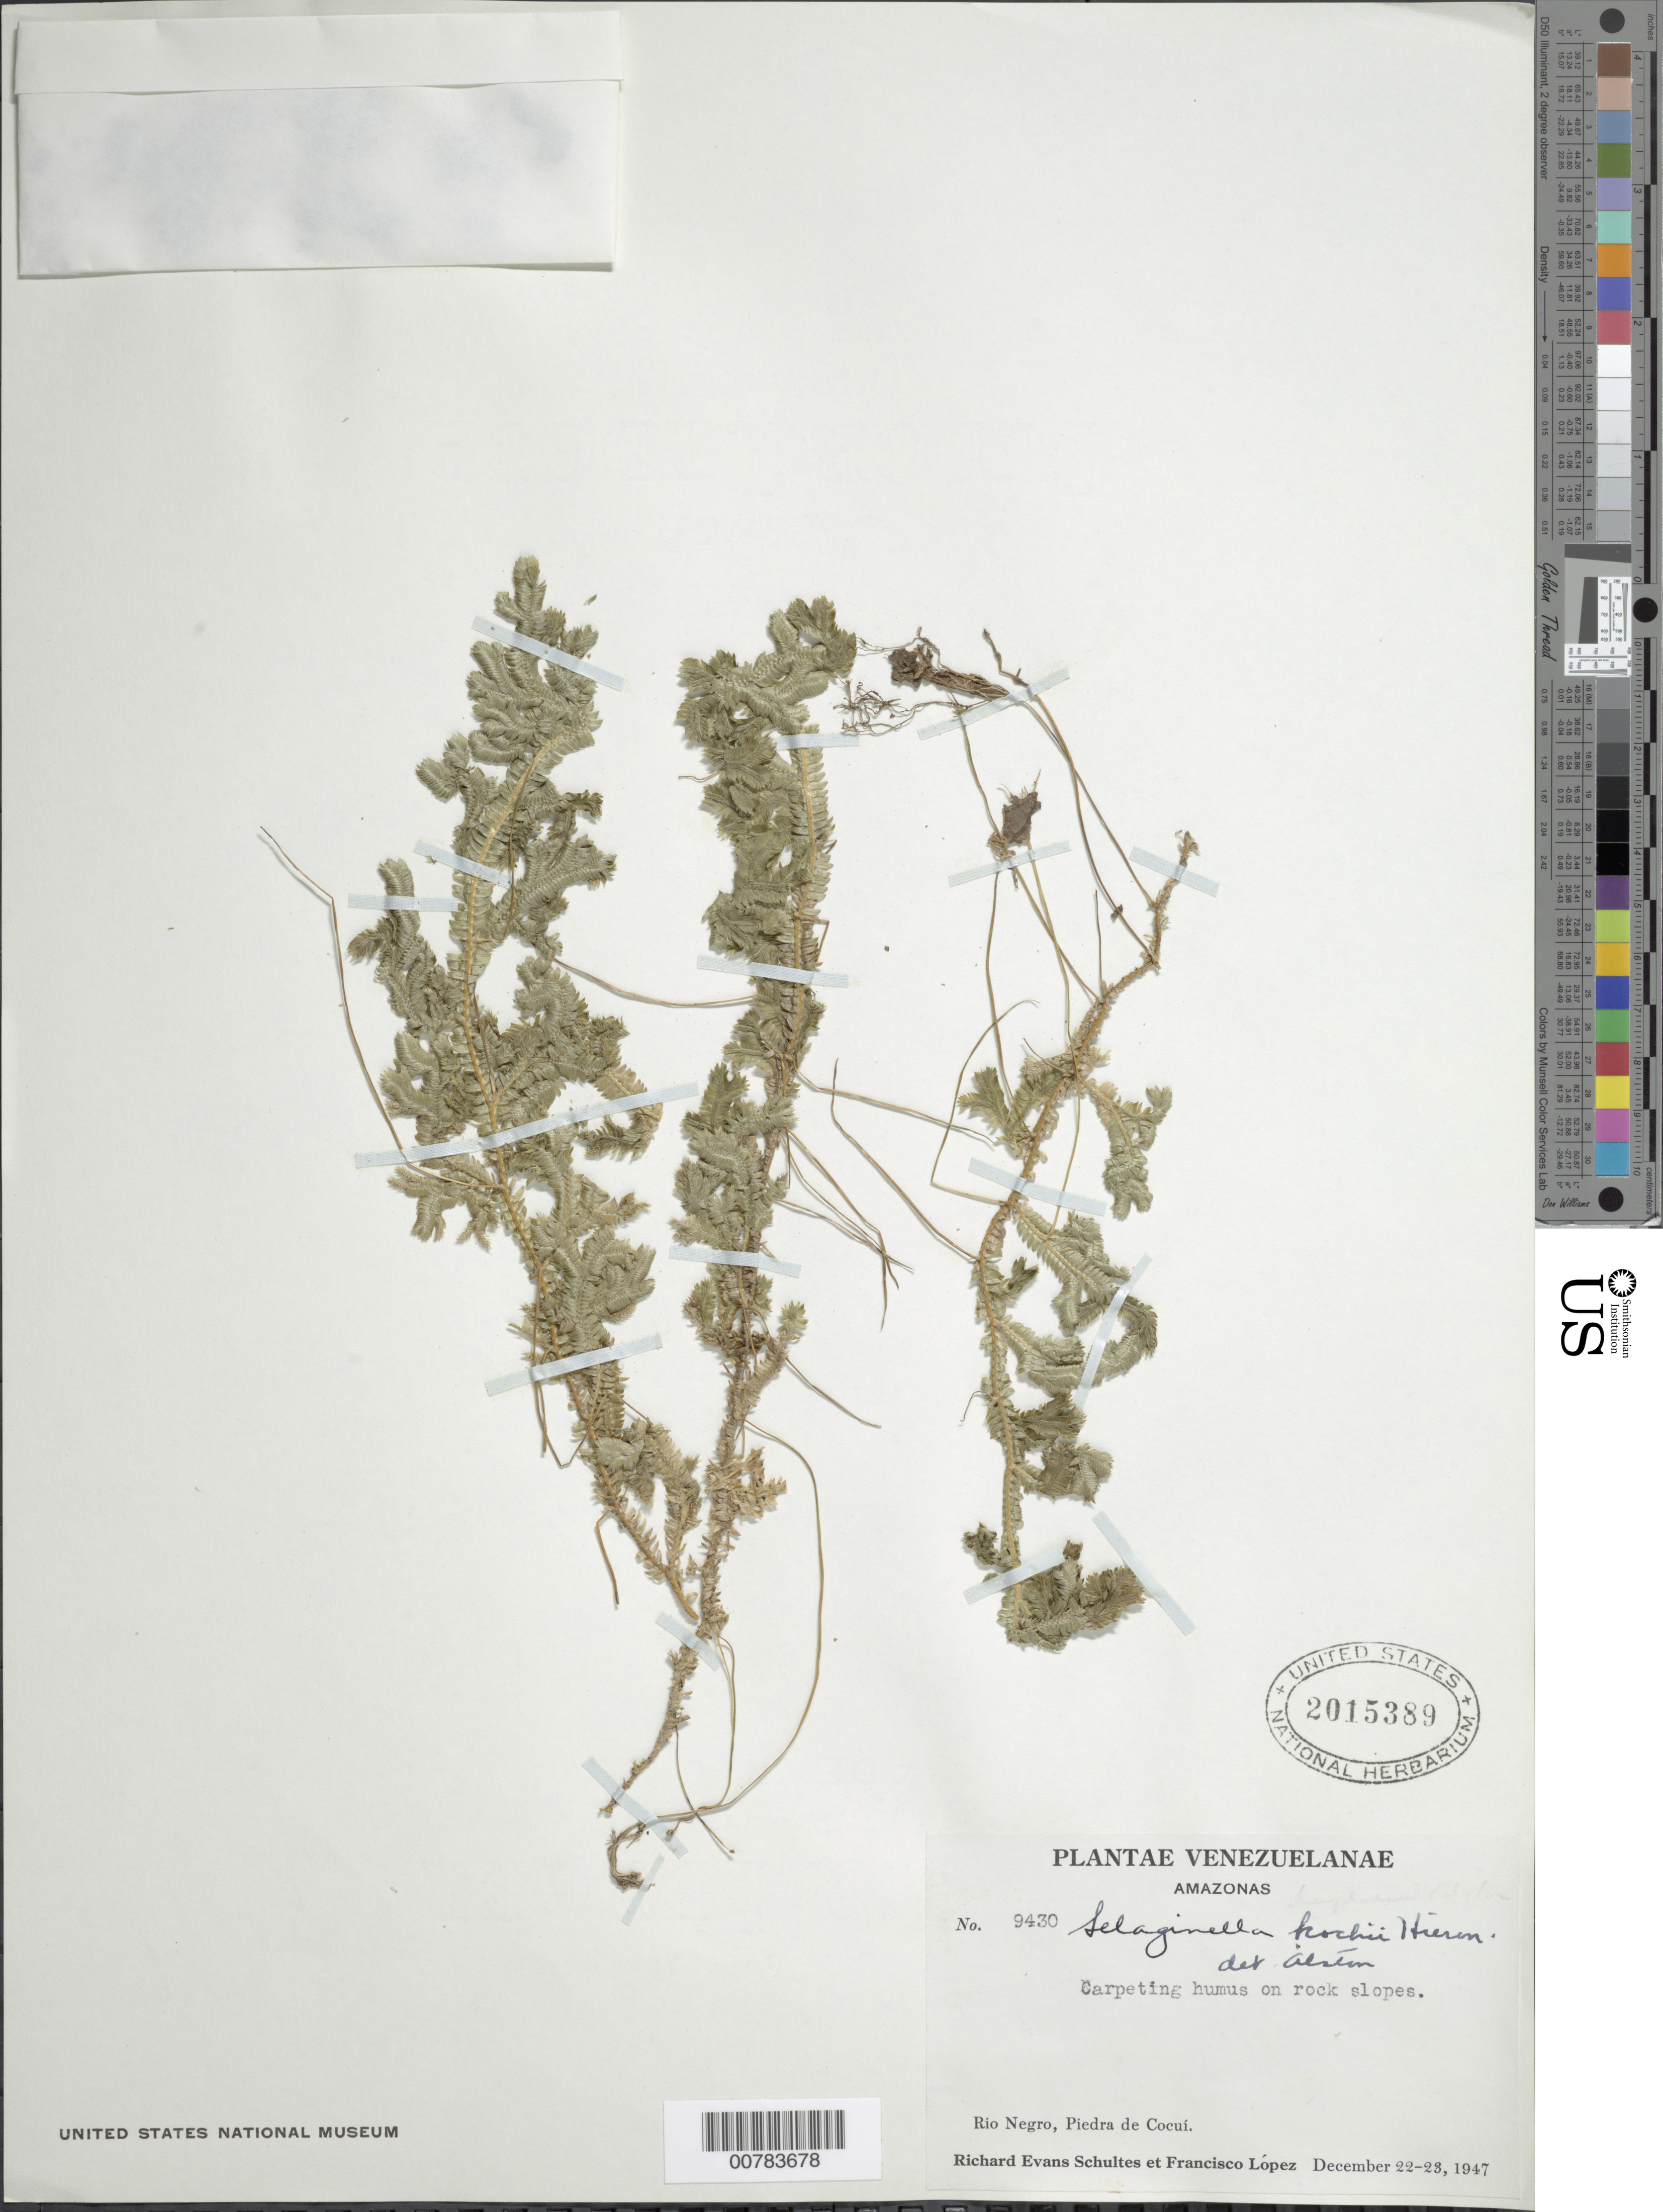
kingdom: Plantae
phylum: Tracheophyta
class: Lycopodiopsida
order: Selaginellales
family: Selaginellaceae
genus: Selaginella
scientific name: Selaginella kochii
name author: Hieron.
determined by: Alston, A. H. G.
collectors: R. E. Schultes & F. Lopéz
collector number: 9430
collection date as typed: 22-Dec-47 to 23-Dec-47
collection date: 1947-12-22/1947-12-23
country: Venezuela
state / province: Amazonas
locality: Río Negro, Piedra de Cocuí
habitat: Rock slopes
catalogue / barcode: US 2015389